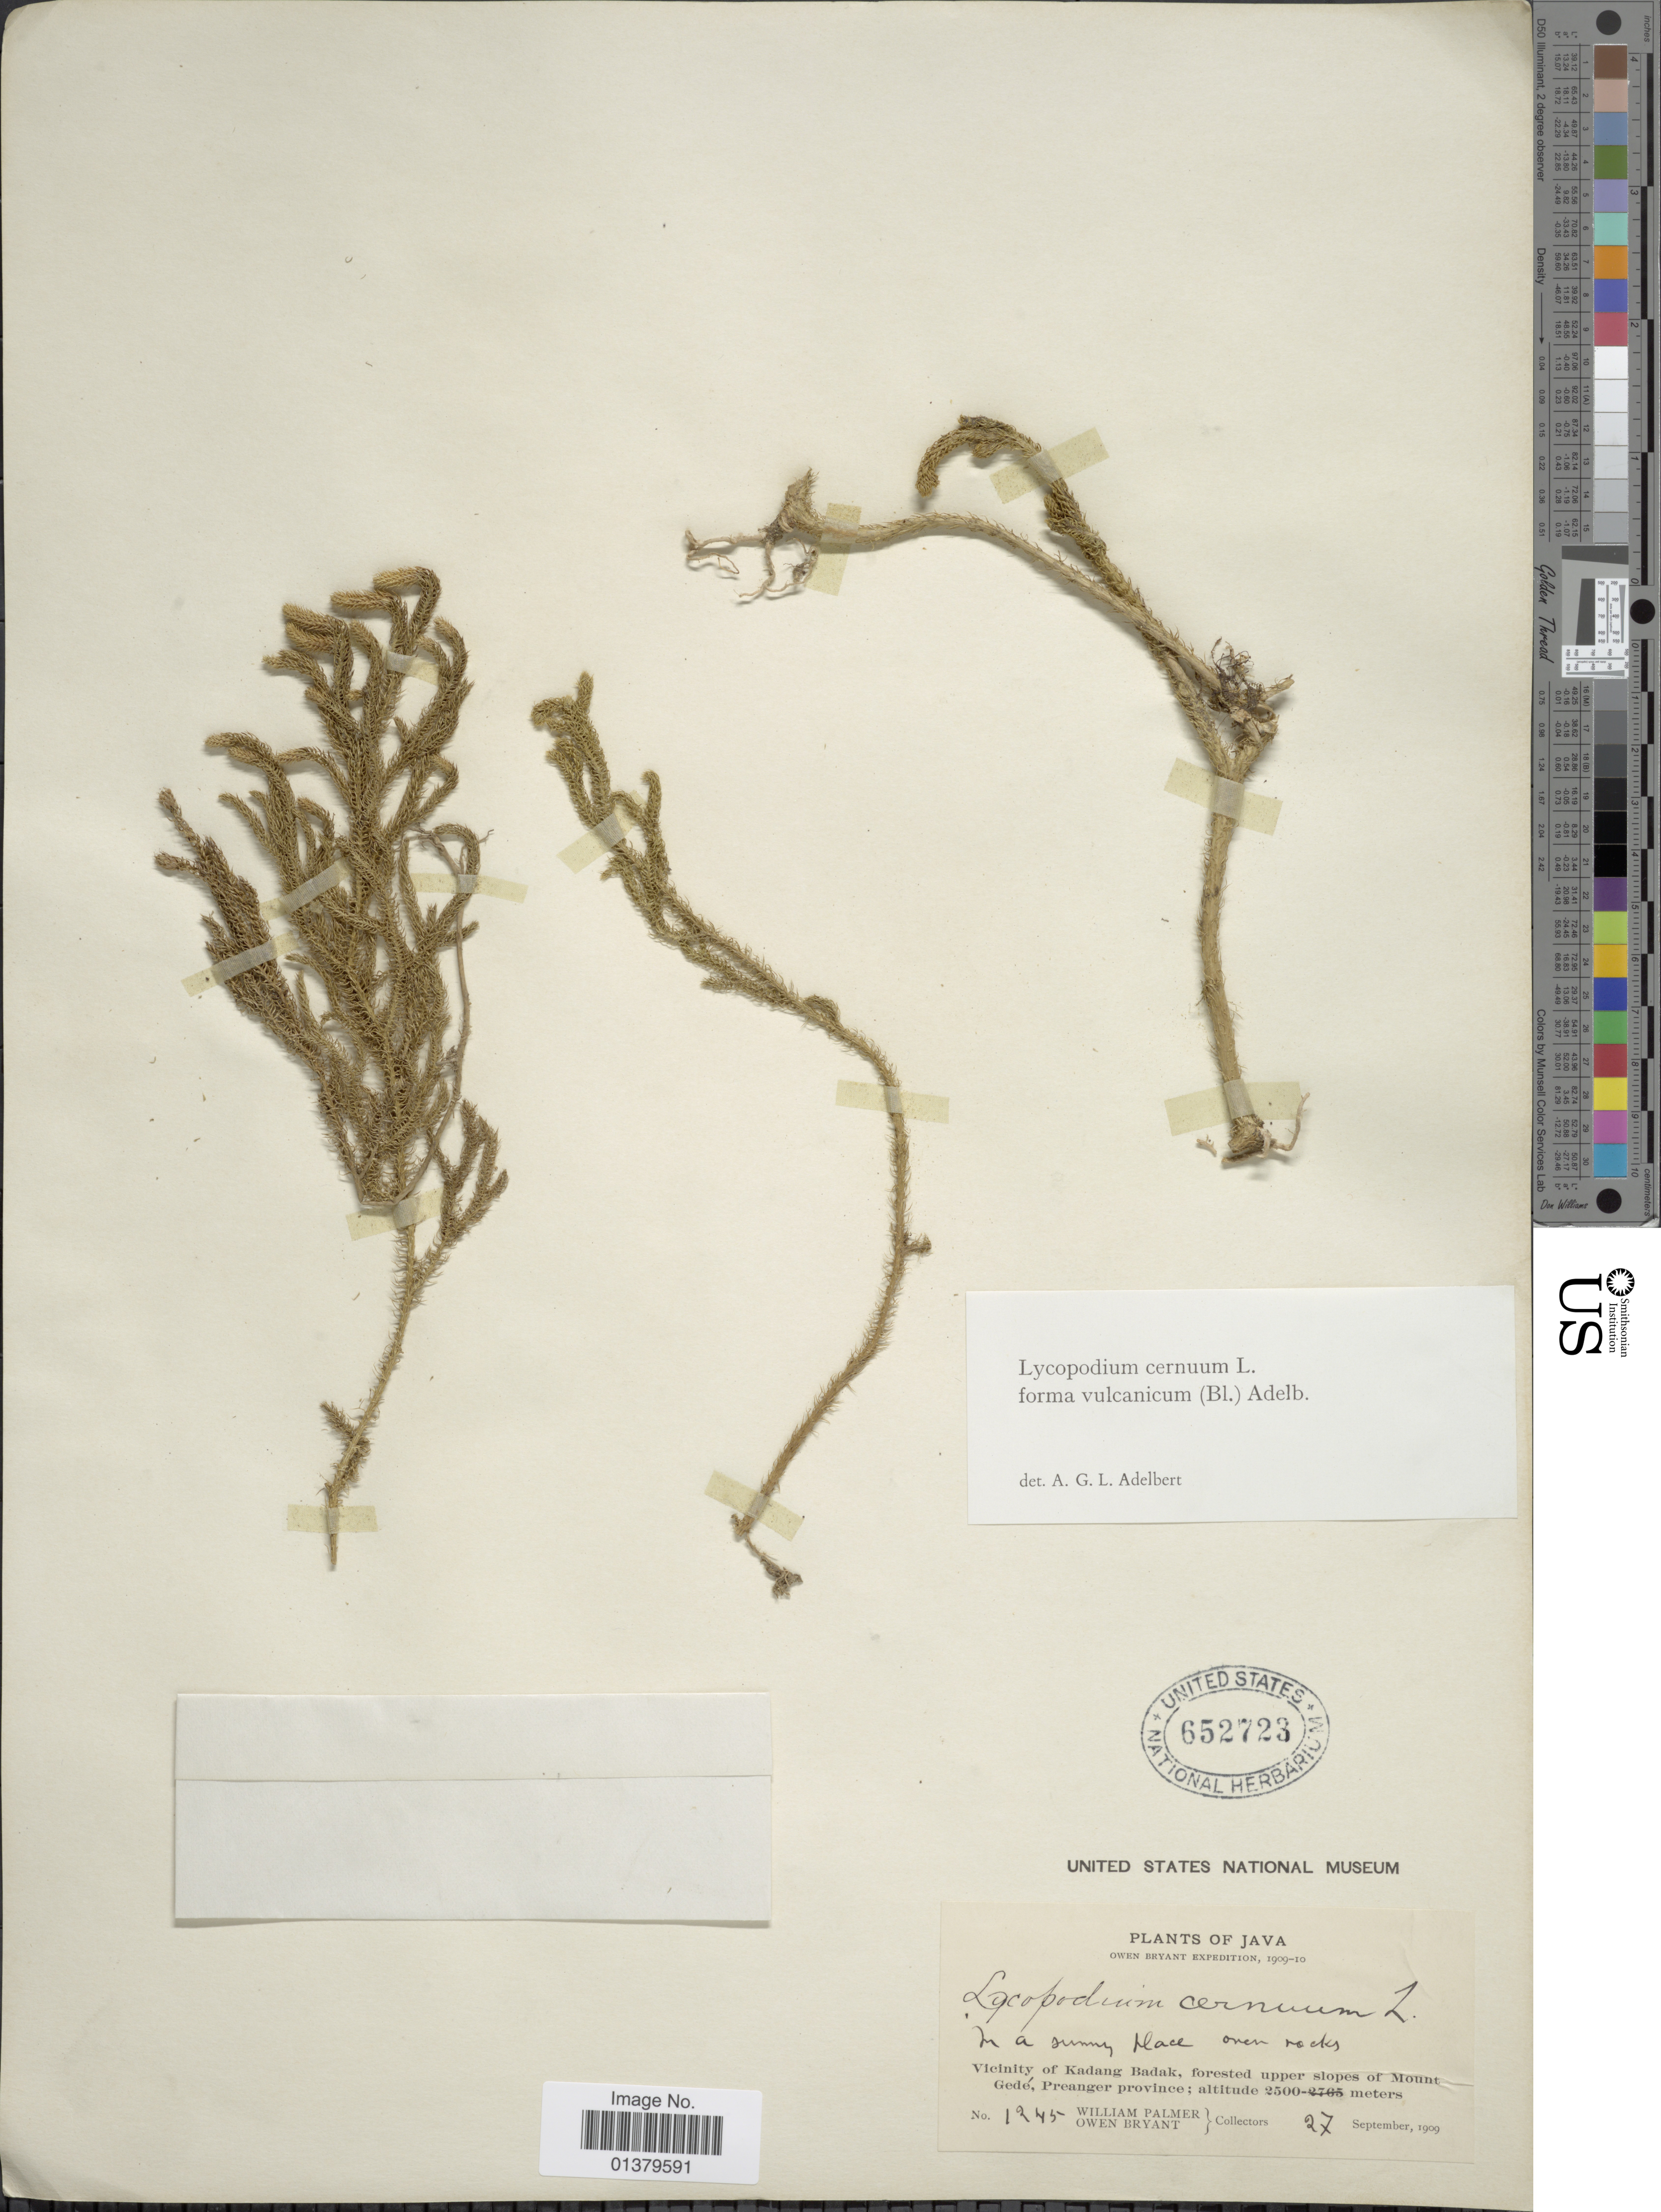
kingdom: Plantae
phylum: Tracheophyta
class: Lycopodiopsida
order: Lycopodiales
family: Lycopodiaceae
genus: Palhinhaea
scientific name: Palhinhaea cernua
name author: (L.) Vasc. & Franco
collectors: W. Palmer & O. Bryant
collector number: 1245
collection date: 1909-09-27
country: Indonesia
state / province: Java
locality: In a sunny place, [illegible text] rocks Vicinity of Kadang Badak, forested upper slopes of Mount Gedé, Preanger province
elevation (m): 2500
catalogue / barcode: US 652723